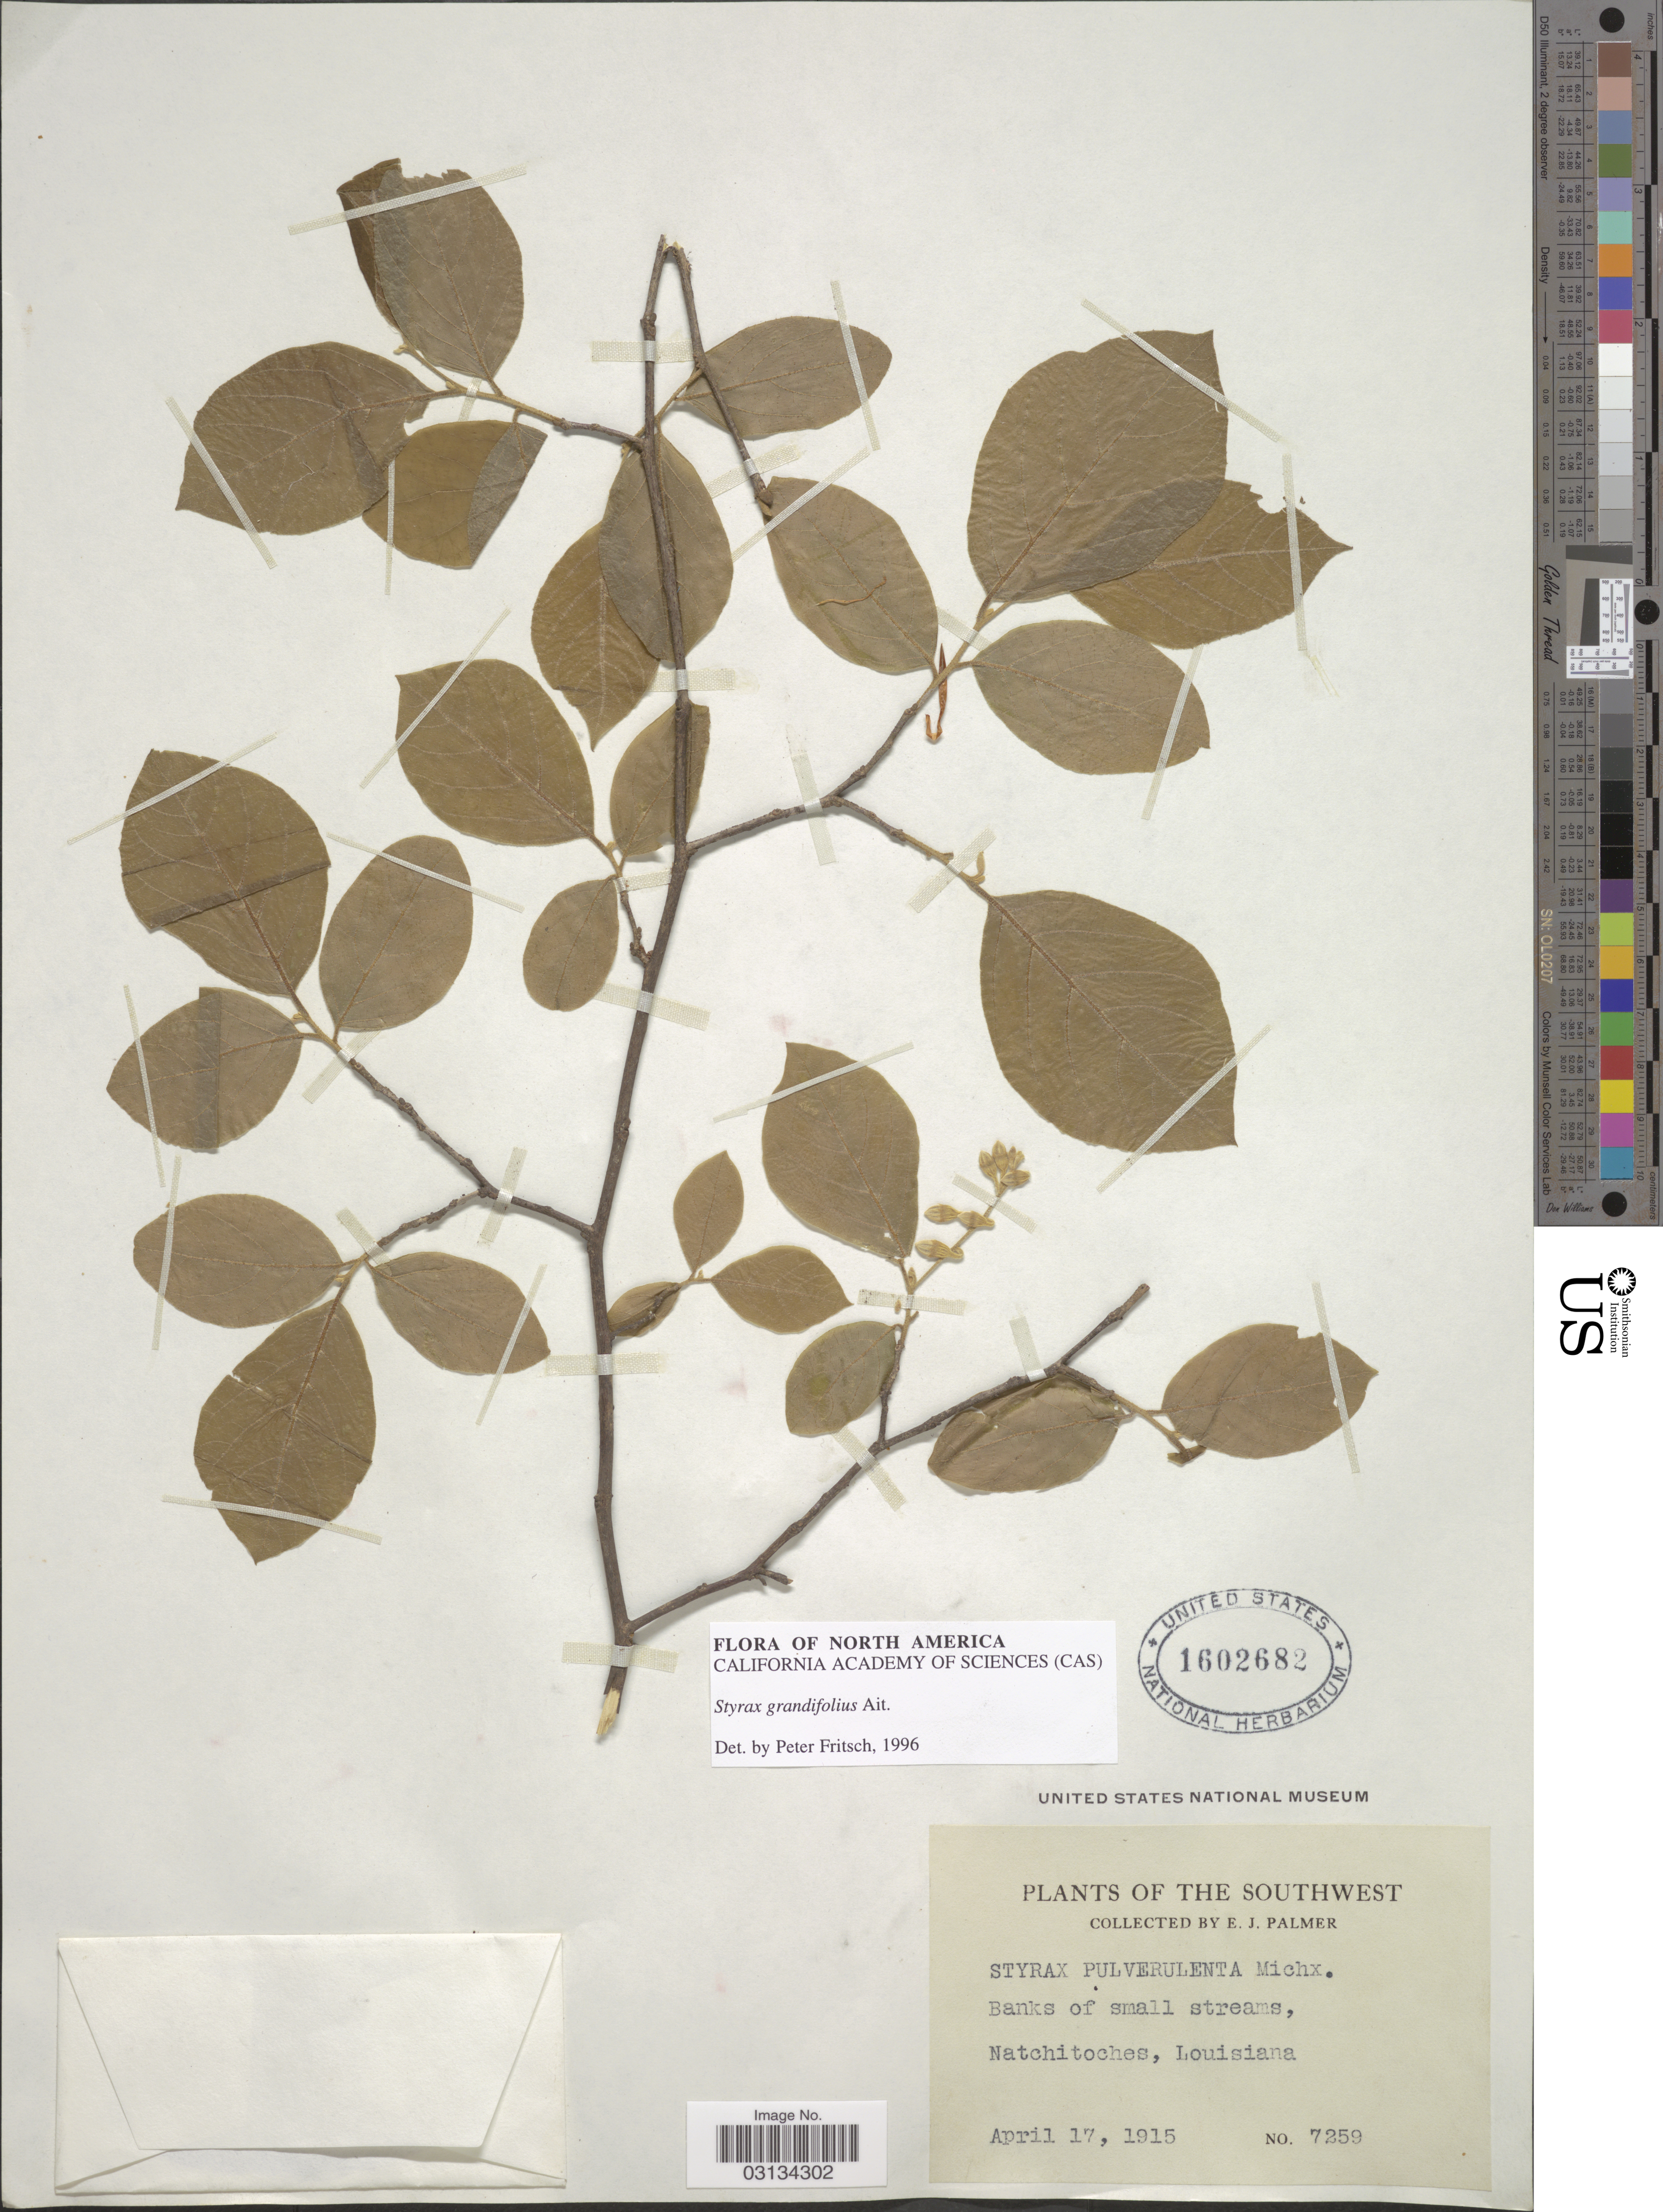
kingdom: Plantae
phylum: Tracheophyta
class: Magnoliopsida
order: Ericales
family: Styracaceae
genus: Styrax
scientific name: Styrax grandifolius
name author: Aiton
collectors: E. J. Palmer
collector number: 7259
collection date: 1915-04-17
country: United States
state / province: Louisiana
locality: The Southwest. Banks of small streams, Natchitoches.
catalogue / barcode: US 1602682